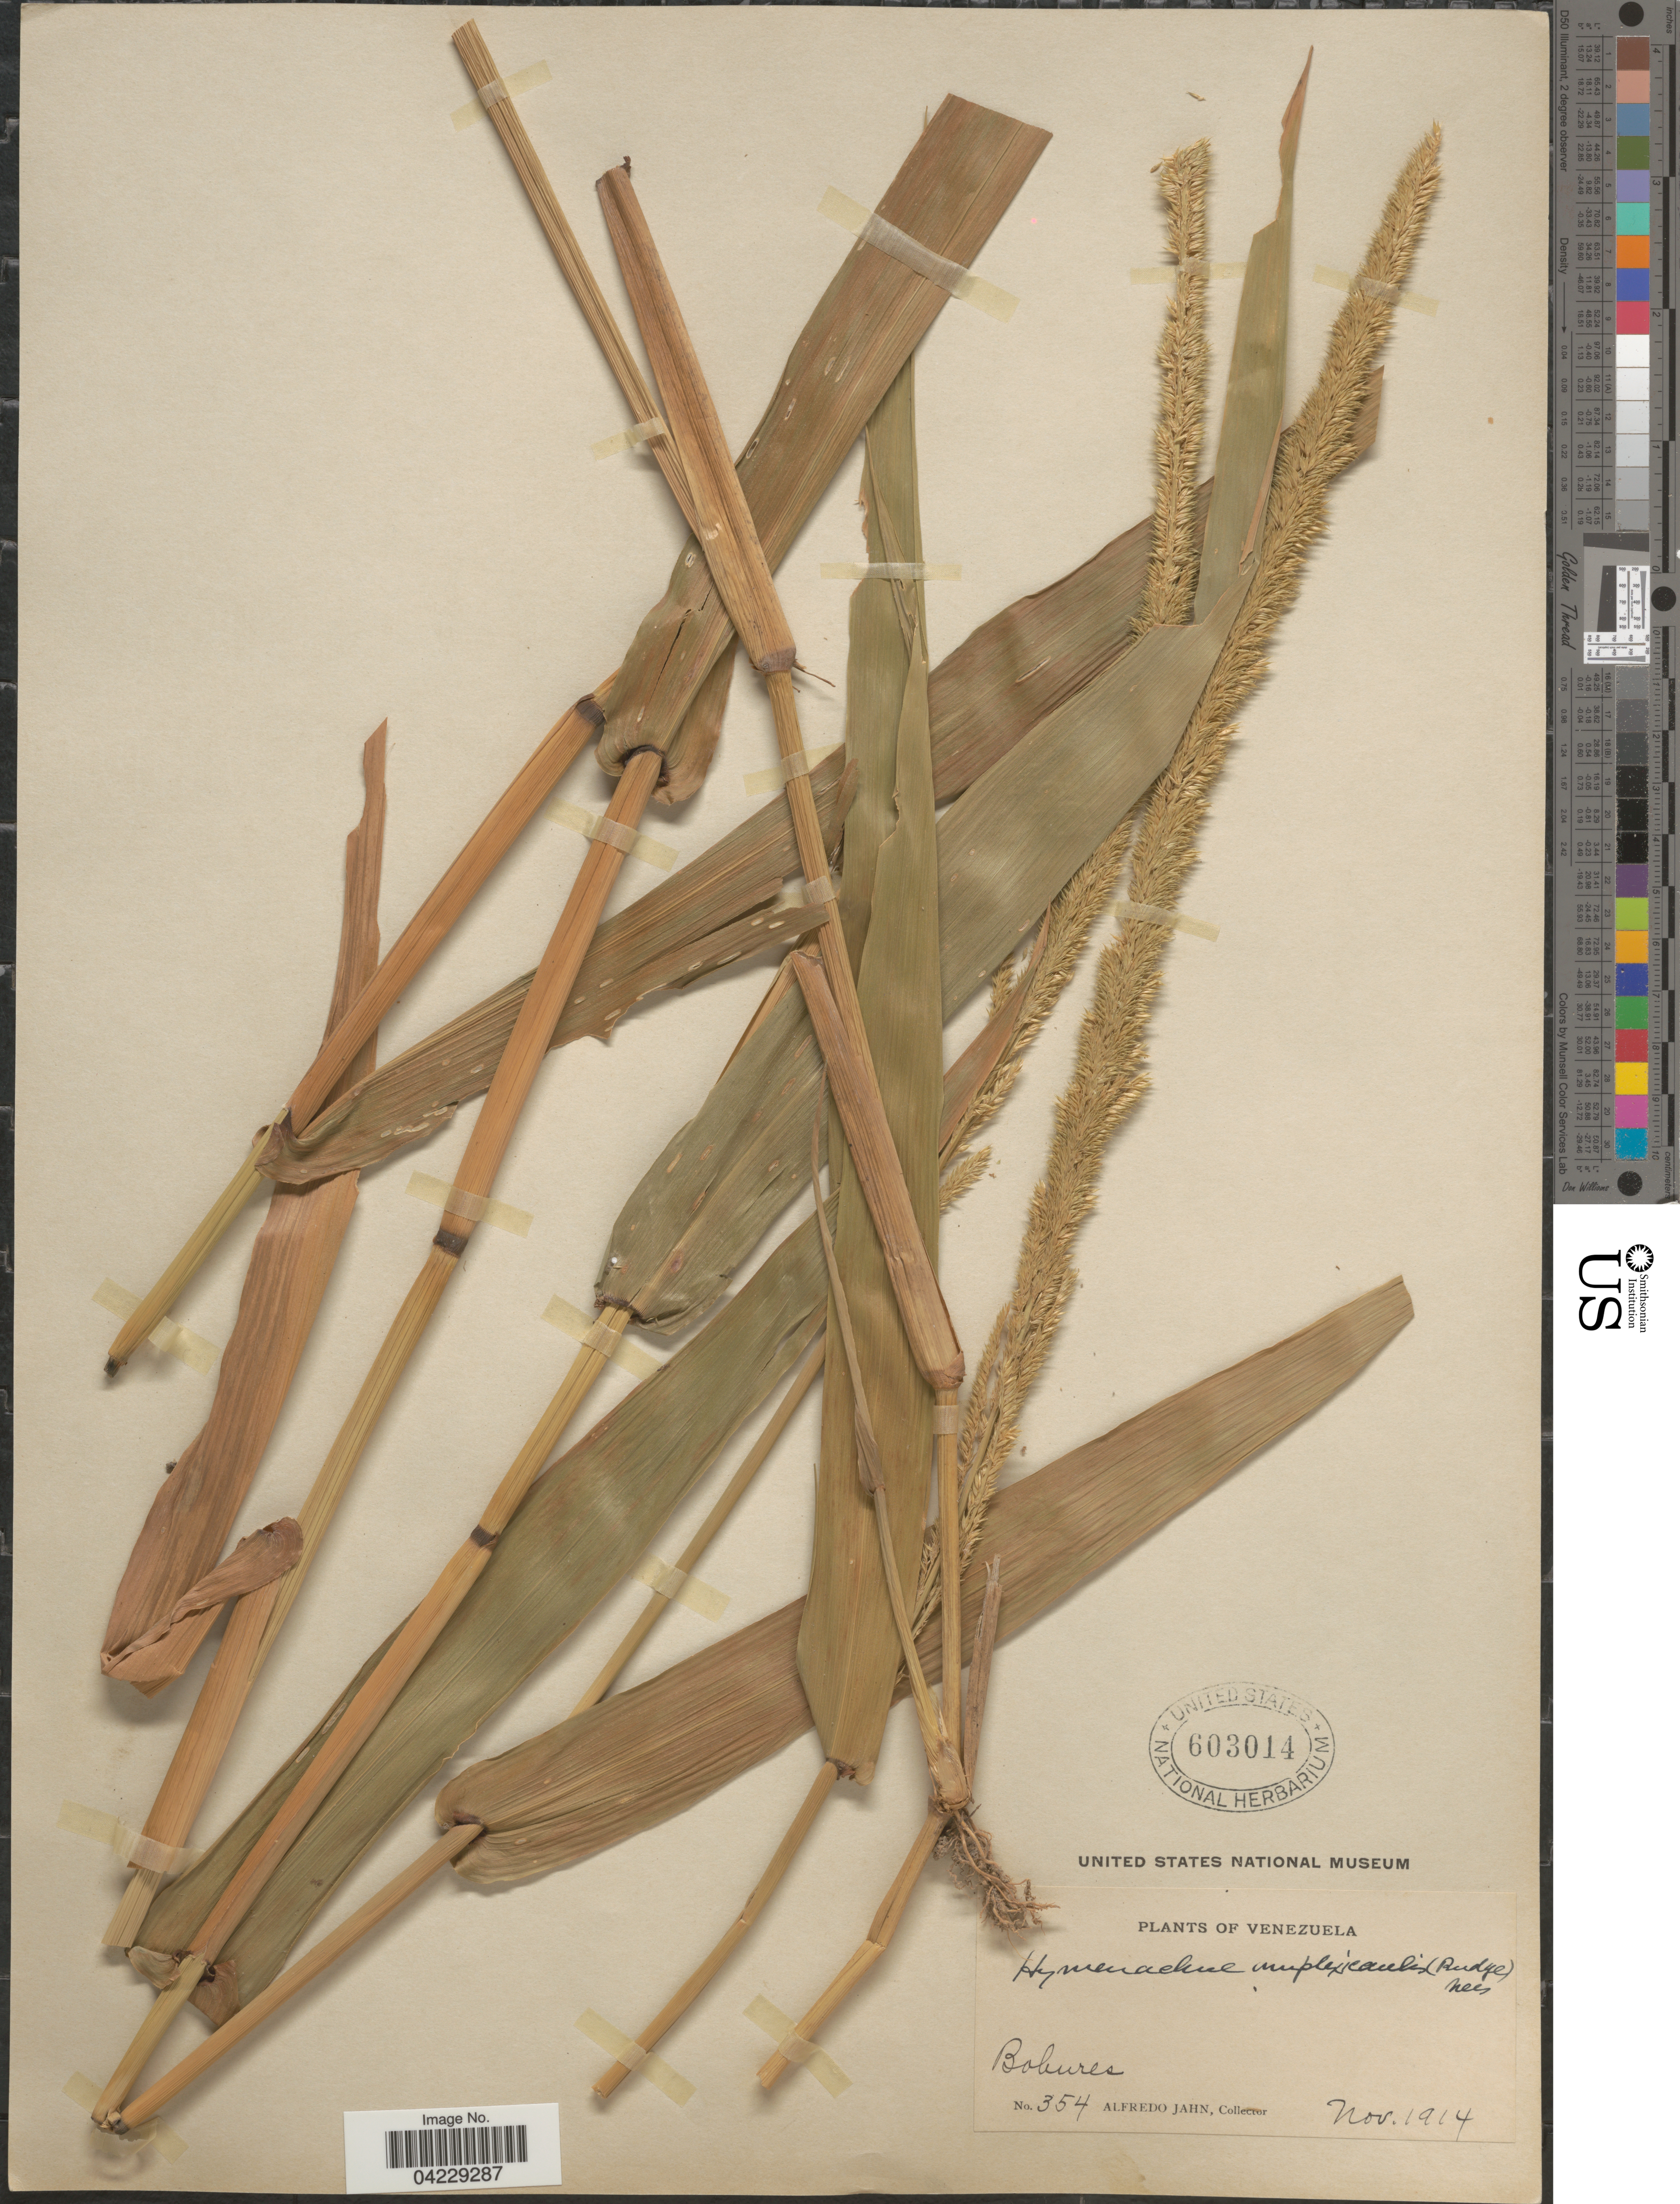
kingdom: Plantae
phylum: Tracheophyta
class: Liliopsida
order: Poales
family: Poaceae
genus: Hymenachne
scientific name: Hymenachne amplexicaulis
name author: (Rudge) Nees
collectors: A. Jahn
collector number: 354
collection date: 1914-11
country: Venezuela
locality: Bohures.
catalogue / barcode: US 603014